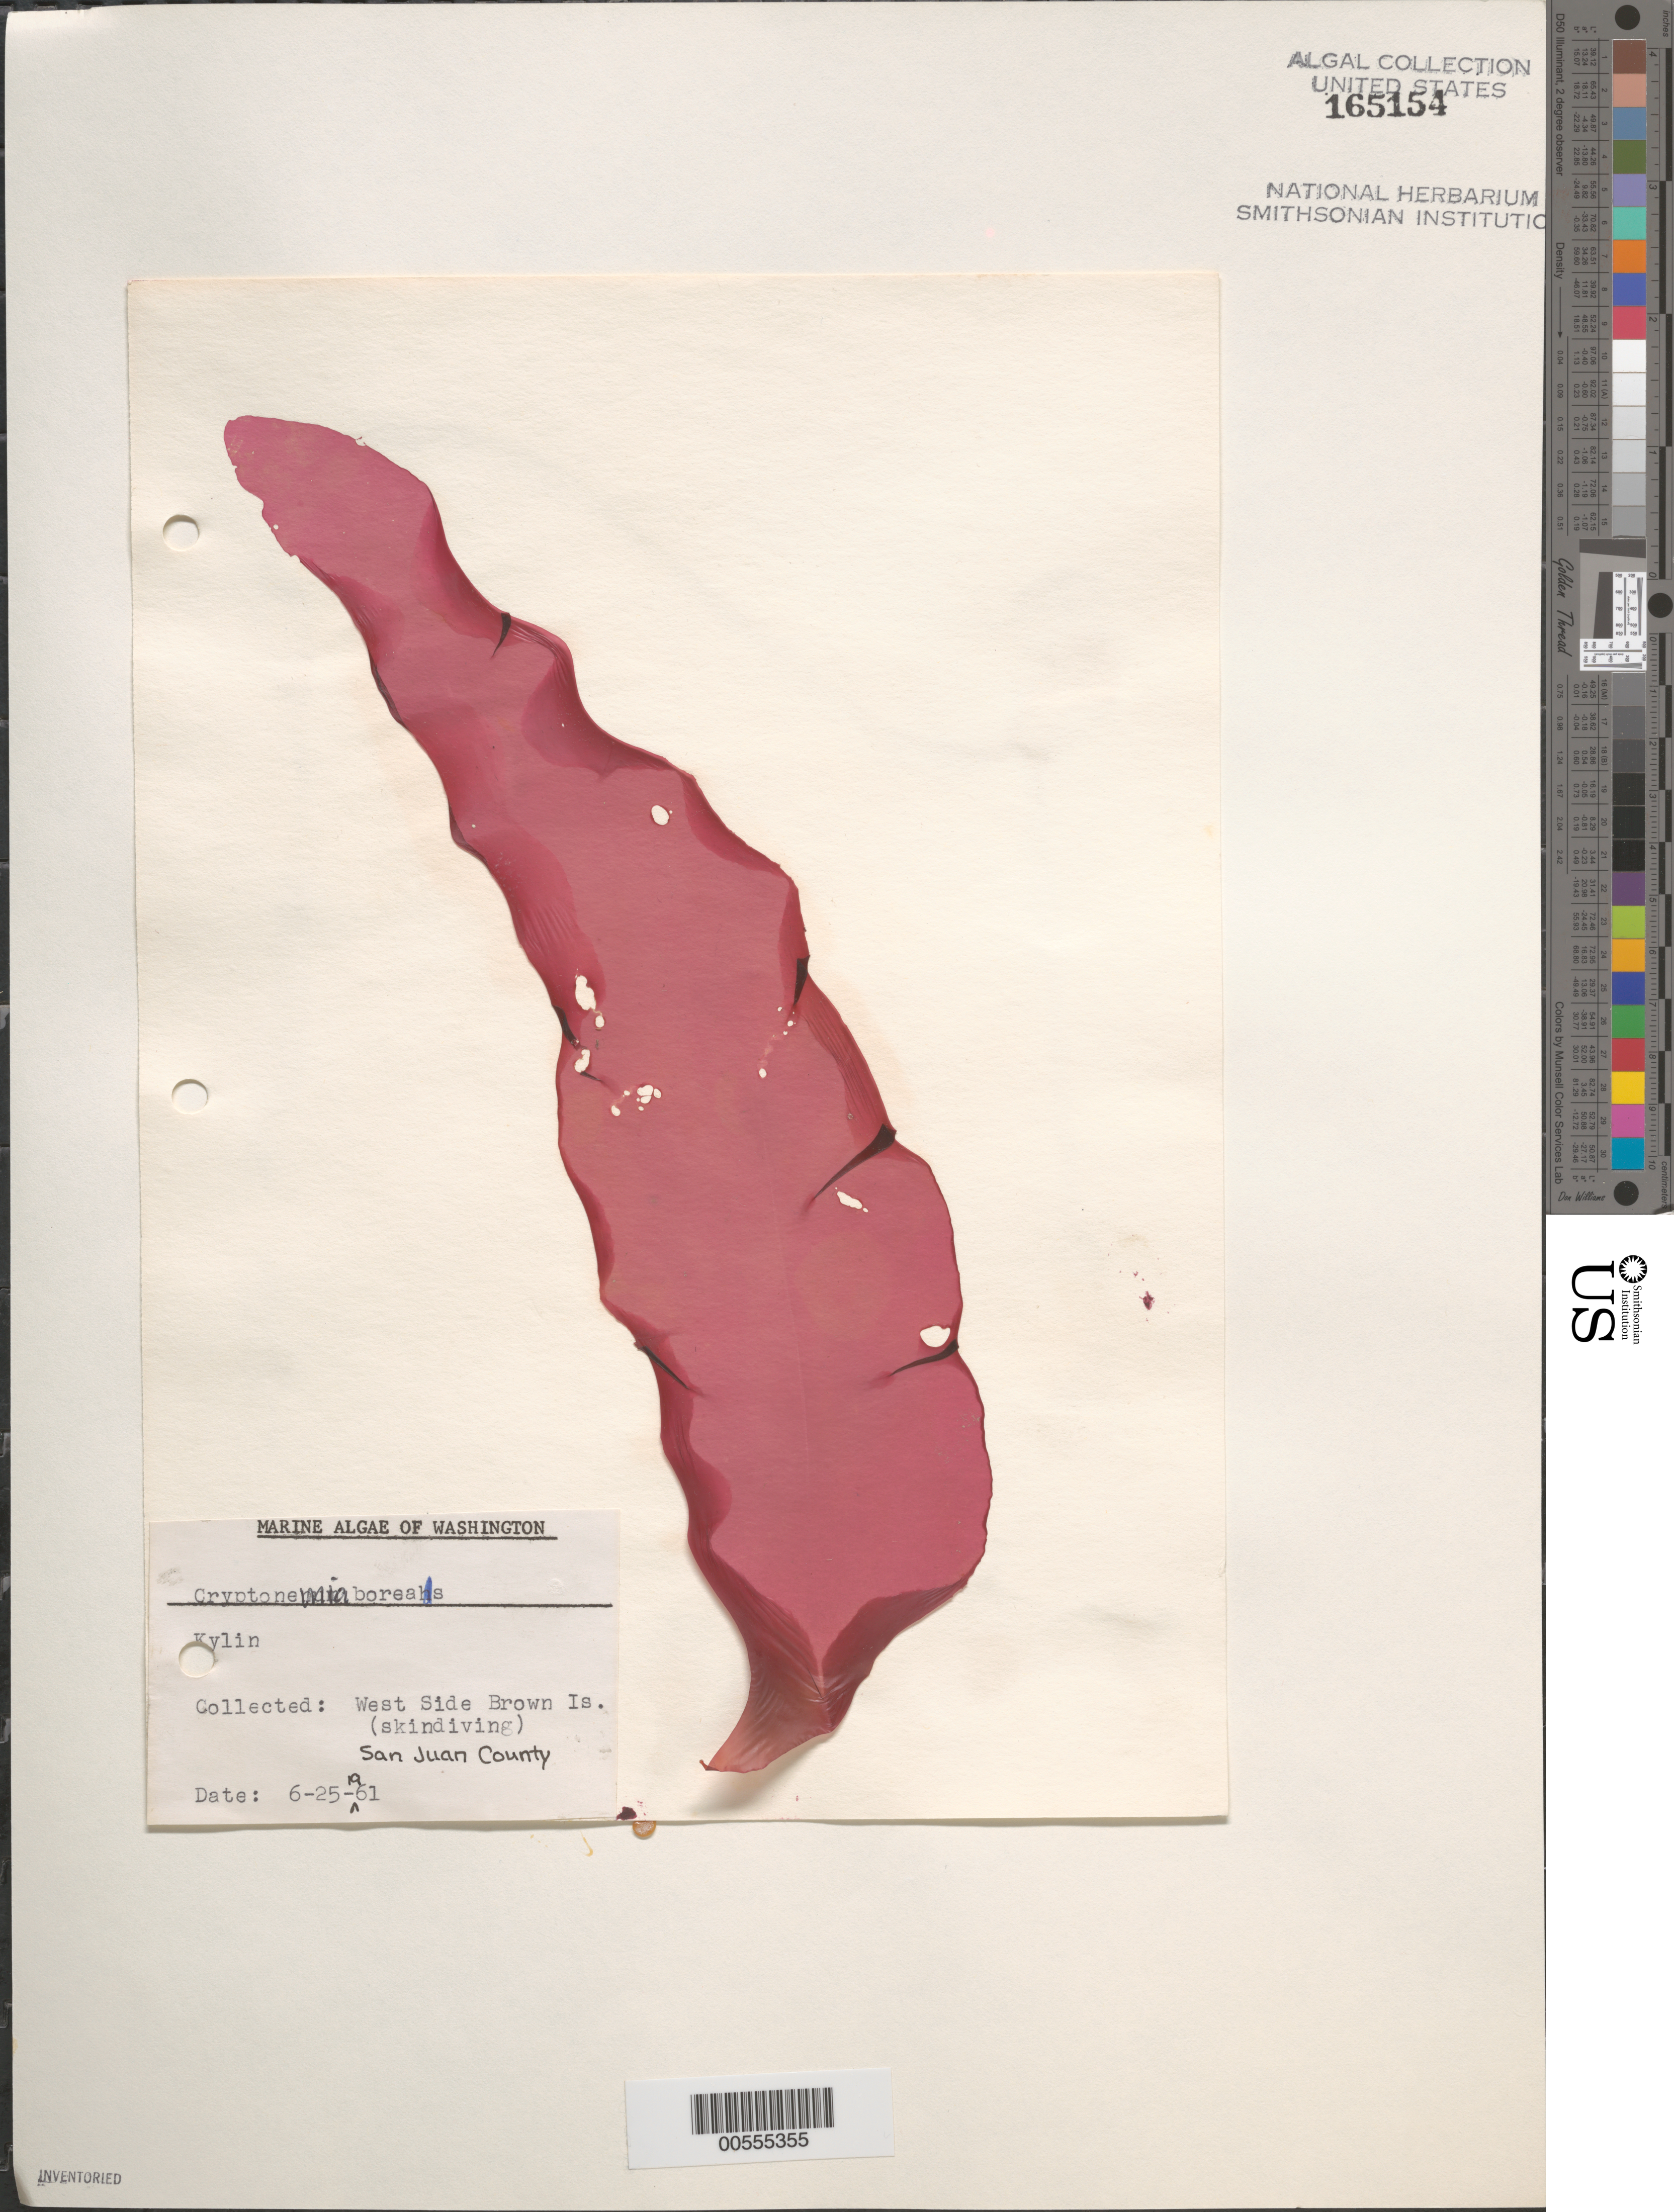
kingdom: Plantae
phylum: Rhodophyta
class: Florideophyceae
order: Halymeniales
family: Halymeniaceae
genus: Cryptonemia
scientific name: Cryptonemia borealis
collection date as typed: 25 Jun 1961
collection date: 1961-06-25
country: United States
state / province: Washington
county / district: San Juan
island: San Juan Island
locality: Brown Island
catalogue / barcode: US 165154